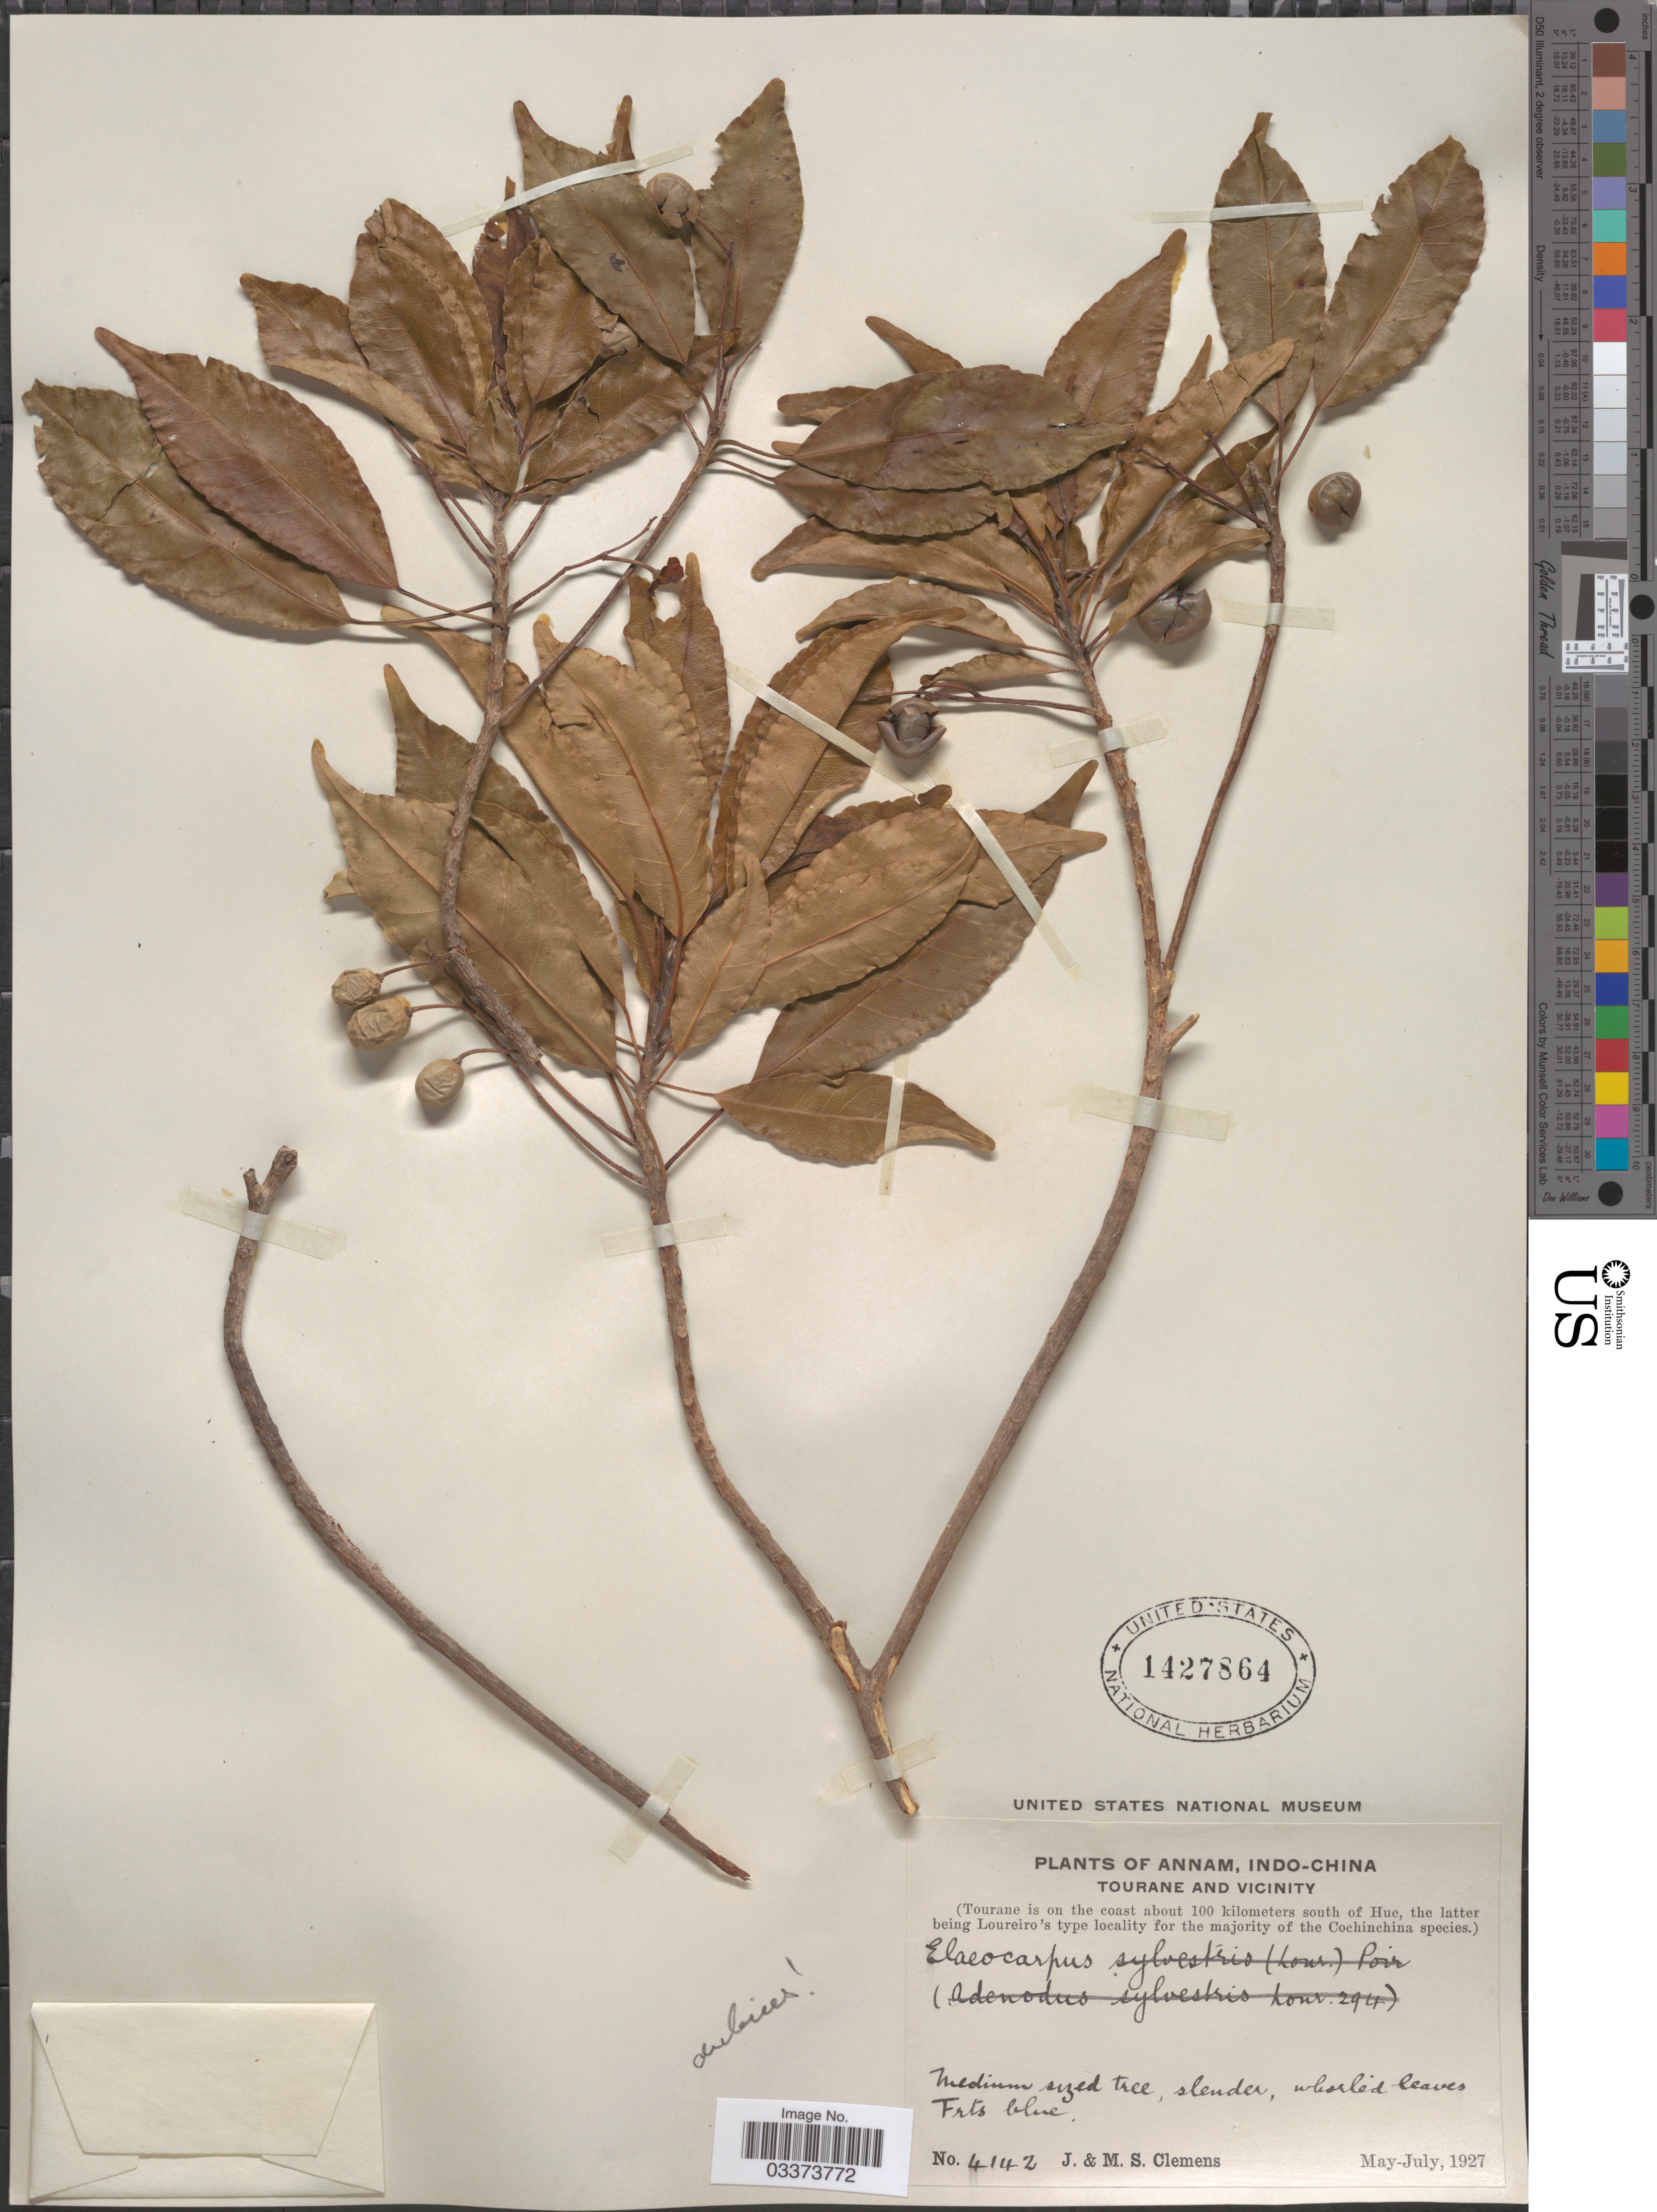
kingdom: Plantae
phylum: Tracheophyta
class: Magnoliopsida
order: Oxalidales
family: Elaeocarpaceae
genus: Elaeocarpus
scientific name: Elaeocarpus dubius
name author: DC.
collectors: J. Clemens & M. S. Clemens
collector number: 4142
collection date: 1927-05/1927-07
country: Vietnam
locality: Annam, Indo-China, Tourane and vicinity (Tourane is on the coast about 100 kilometers south of Hue).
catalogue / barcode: US 1427864